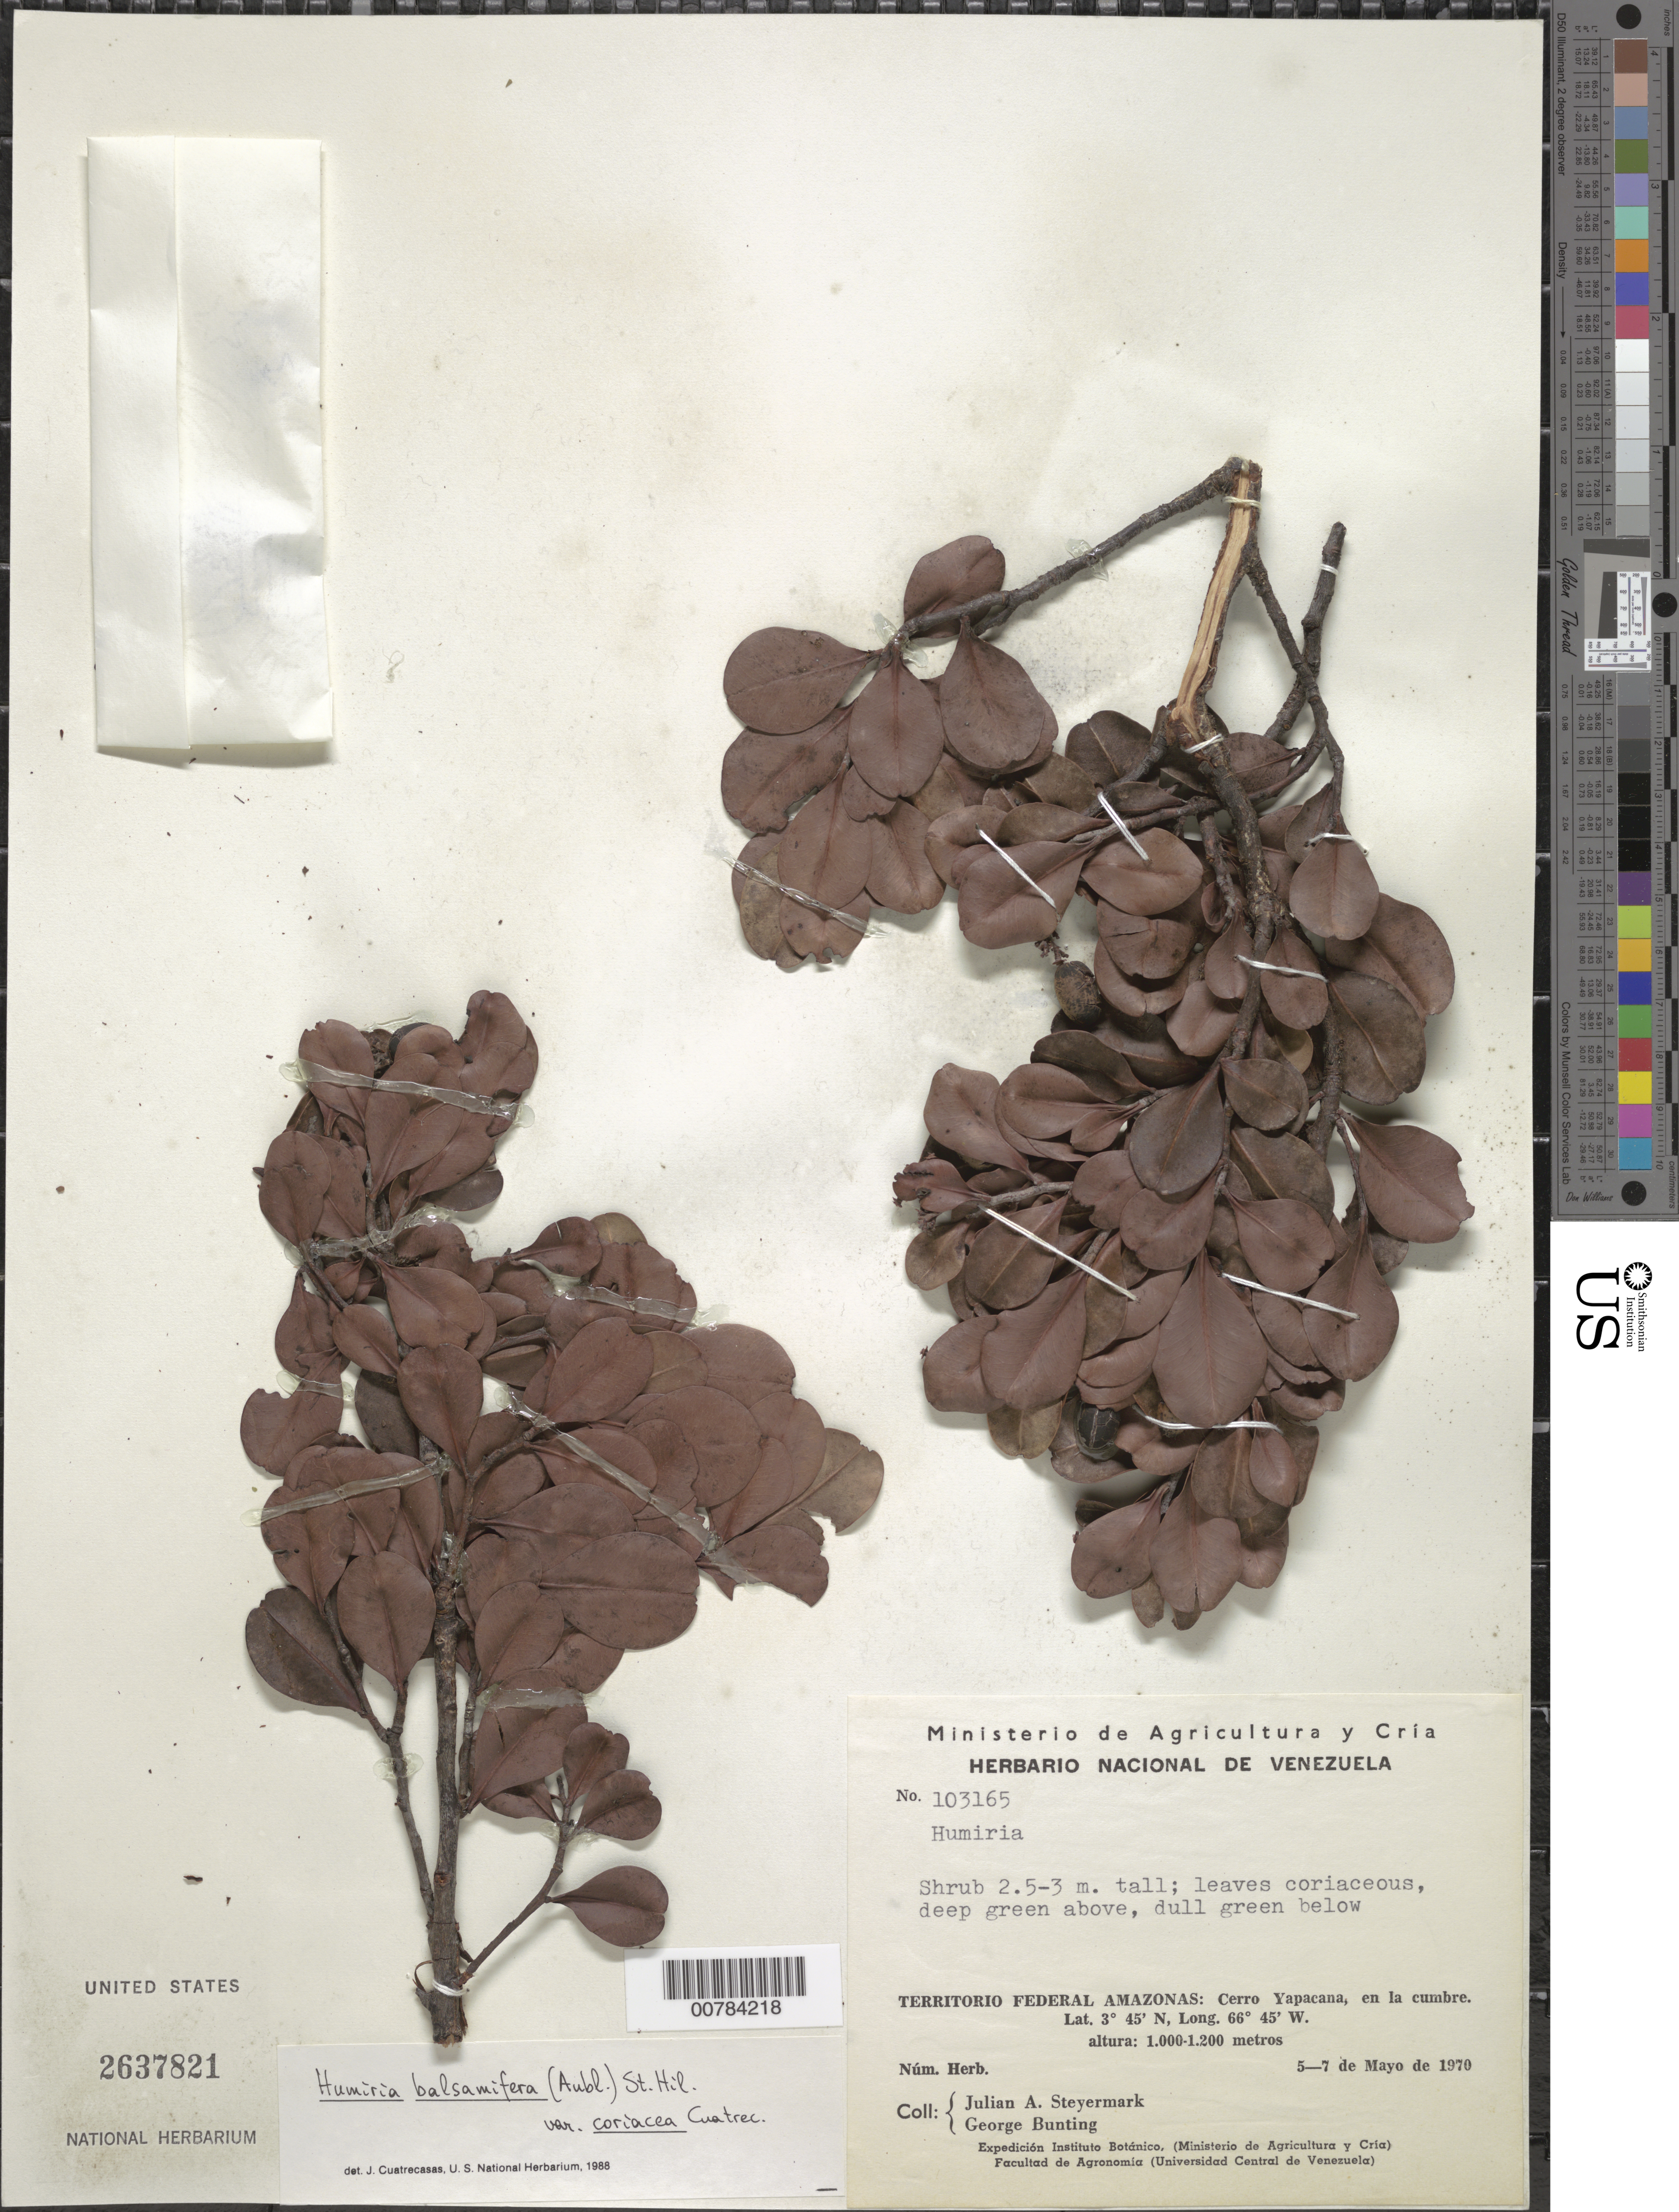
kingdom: Plantae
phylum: Tracheophyta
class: Magnoliopsida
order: Malpighiales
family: Humiriaceae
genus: Humiria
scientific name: Humiria balsamifera var. coriacea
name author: Cuatrec.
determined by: Cuatrecasas, J.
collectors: J. Steyermark & G. S. Bunting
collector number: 103165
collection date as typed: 5-May-70 to 7-May-70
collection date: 1970-05-05/1970-05-07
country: Venezuela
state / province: Amazonas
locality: Cerro Yapacána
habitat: Cumbre del cerro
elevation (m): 1000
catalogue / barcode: US 2637821